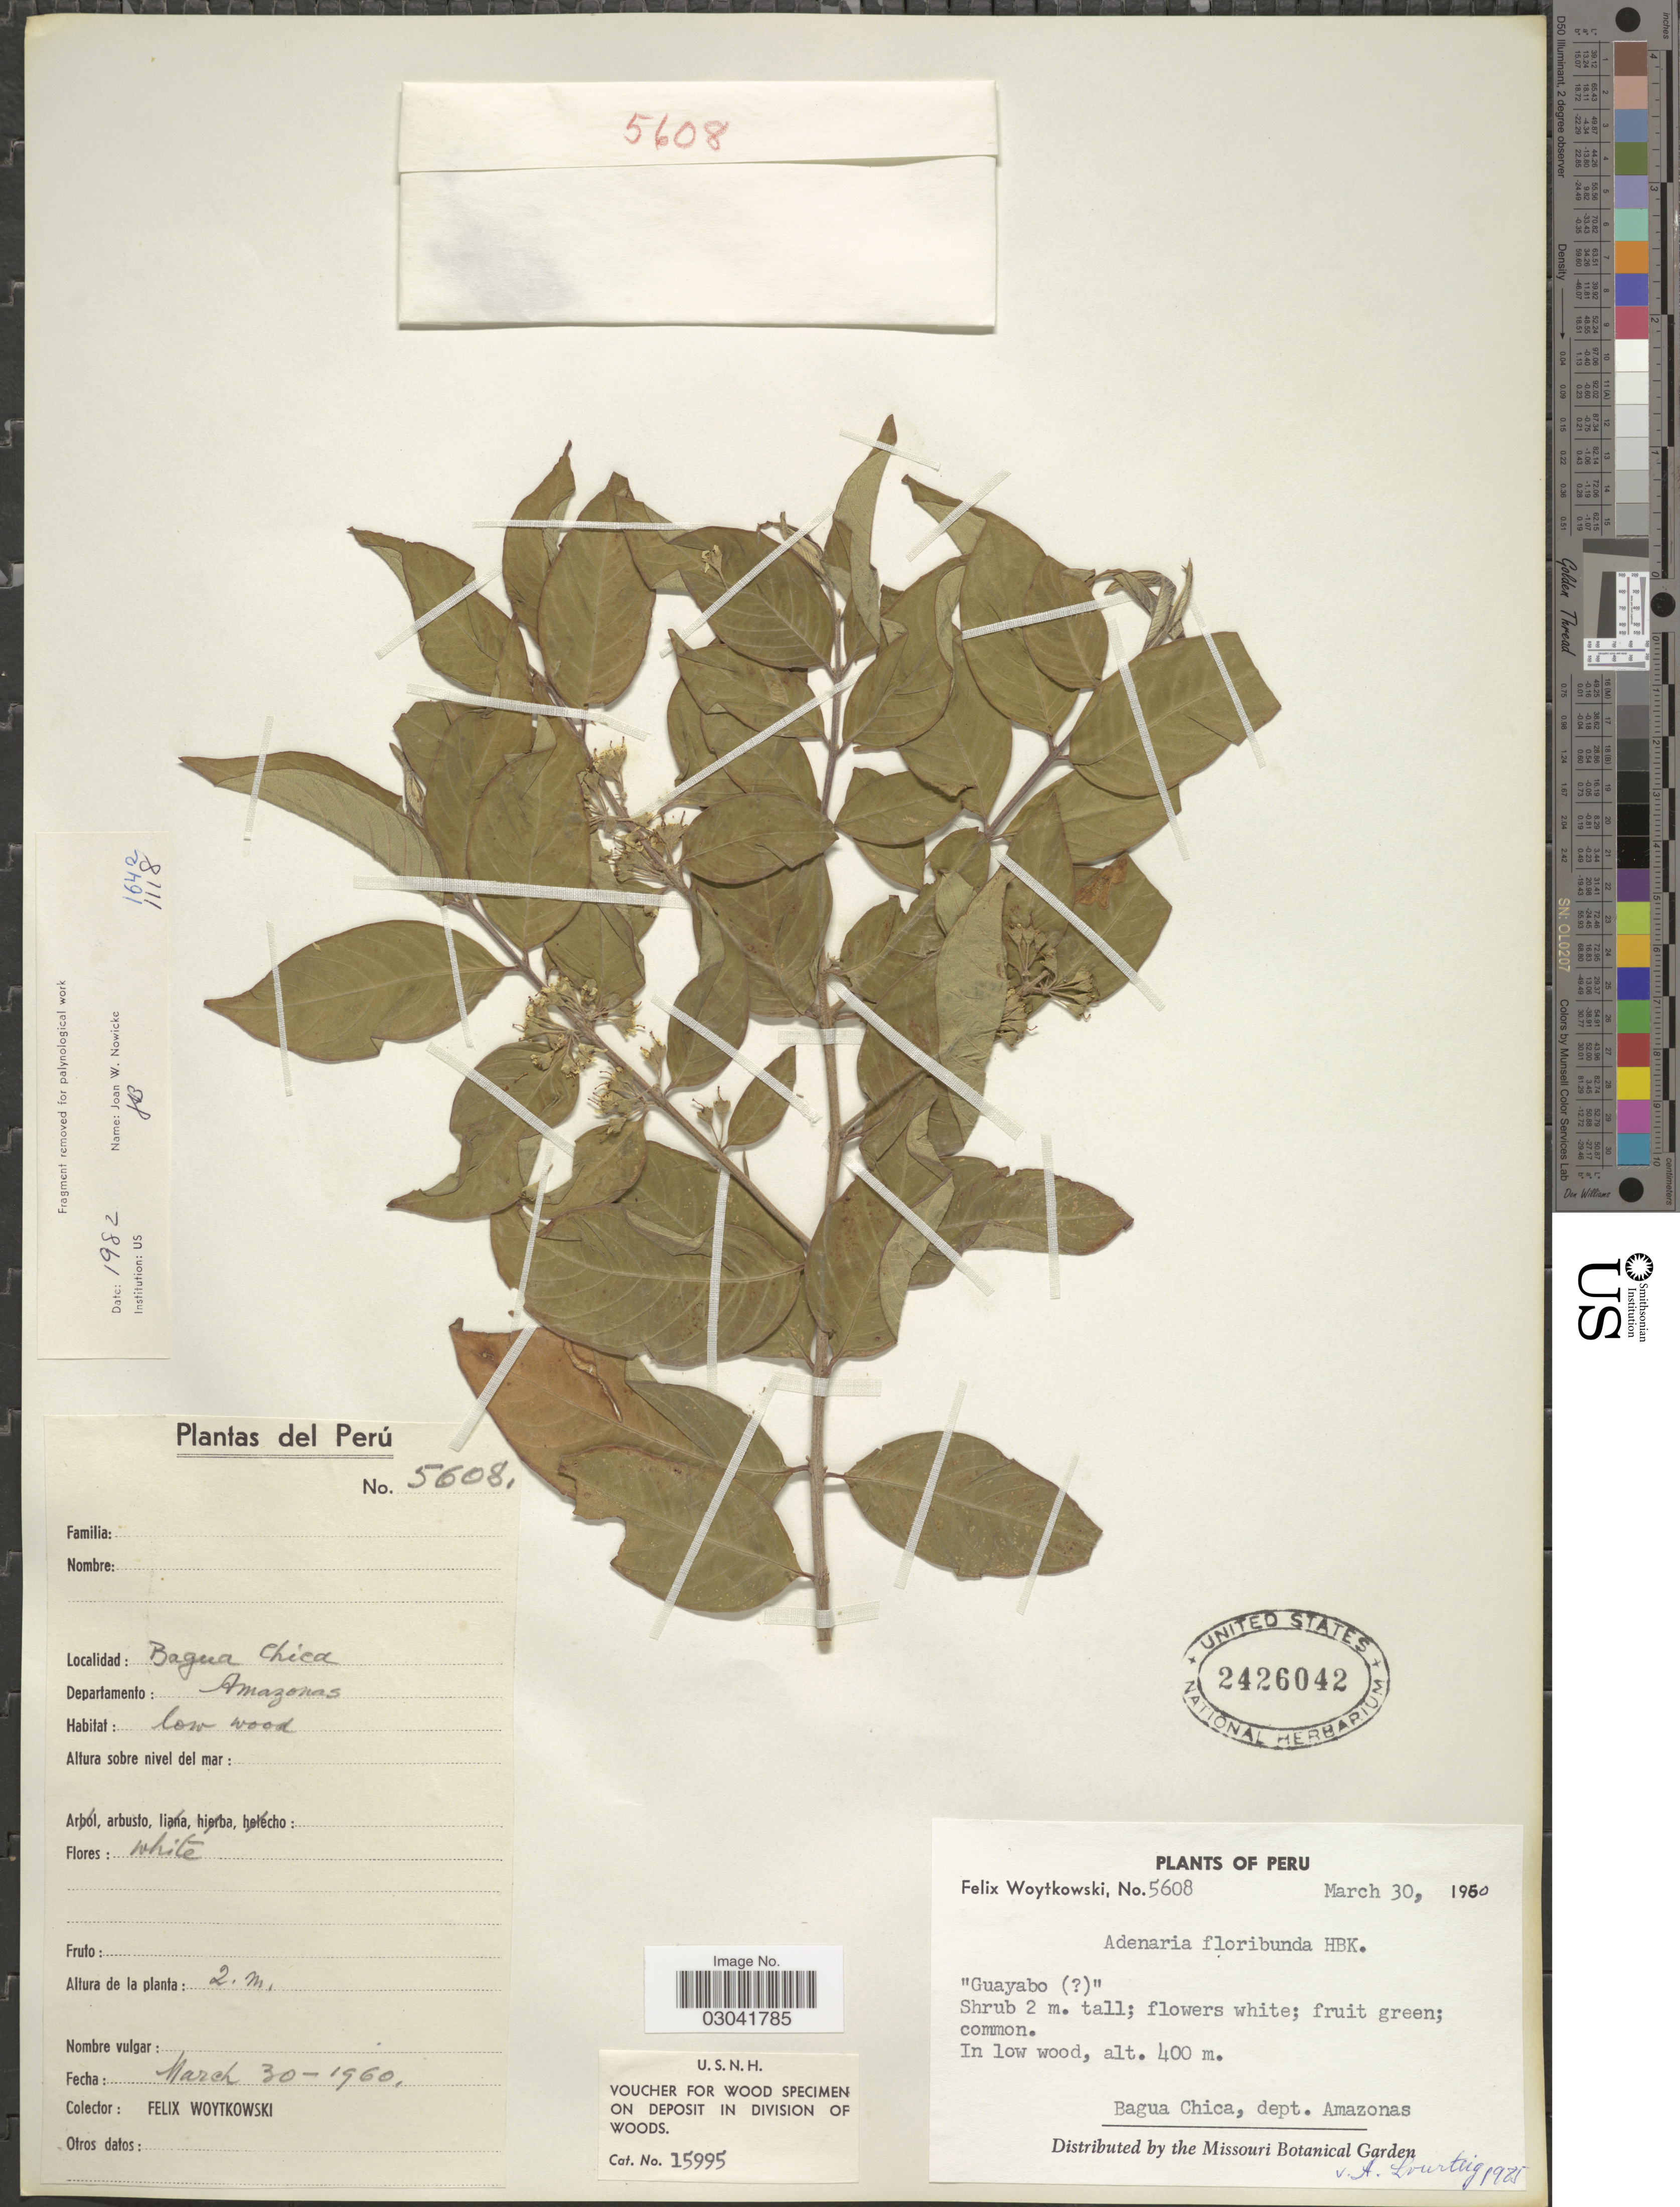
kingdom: Plantae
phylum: Tracheophyta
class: Magnoliopsida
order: Myrtales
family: Lythraceae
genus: Adenaria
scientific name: Adenaria floribunda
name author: Kunth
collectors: F. Woytkowski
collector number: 5608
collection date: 1950-03-30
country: Peru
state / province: Amazonas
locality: Bagua Chica, dept. Amazonas.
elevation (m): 400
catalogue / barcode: US 2426042